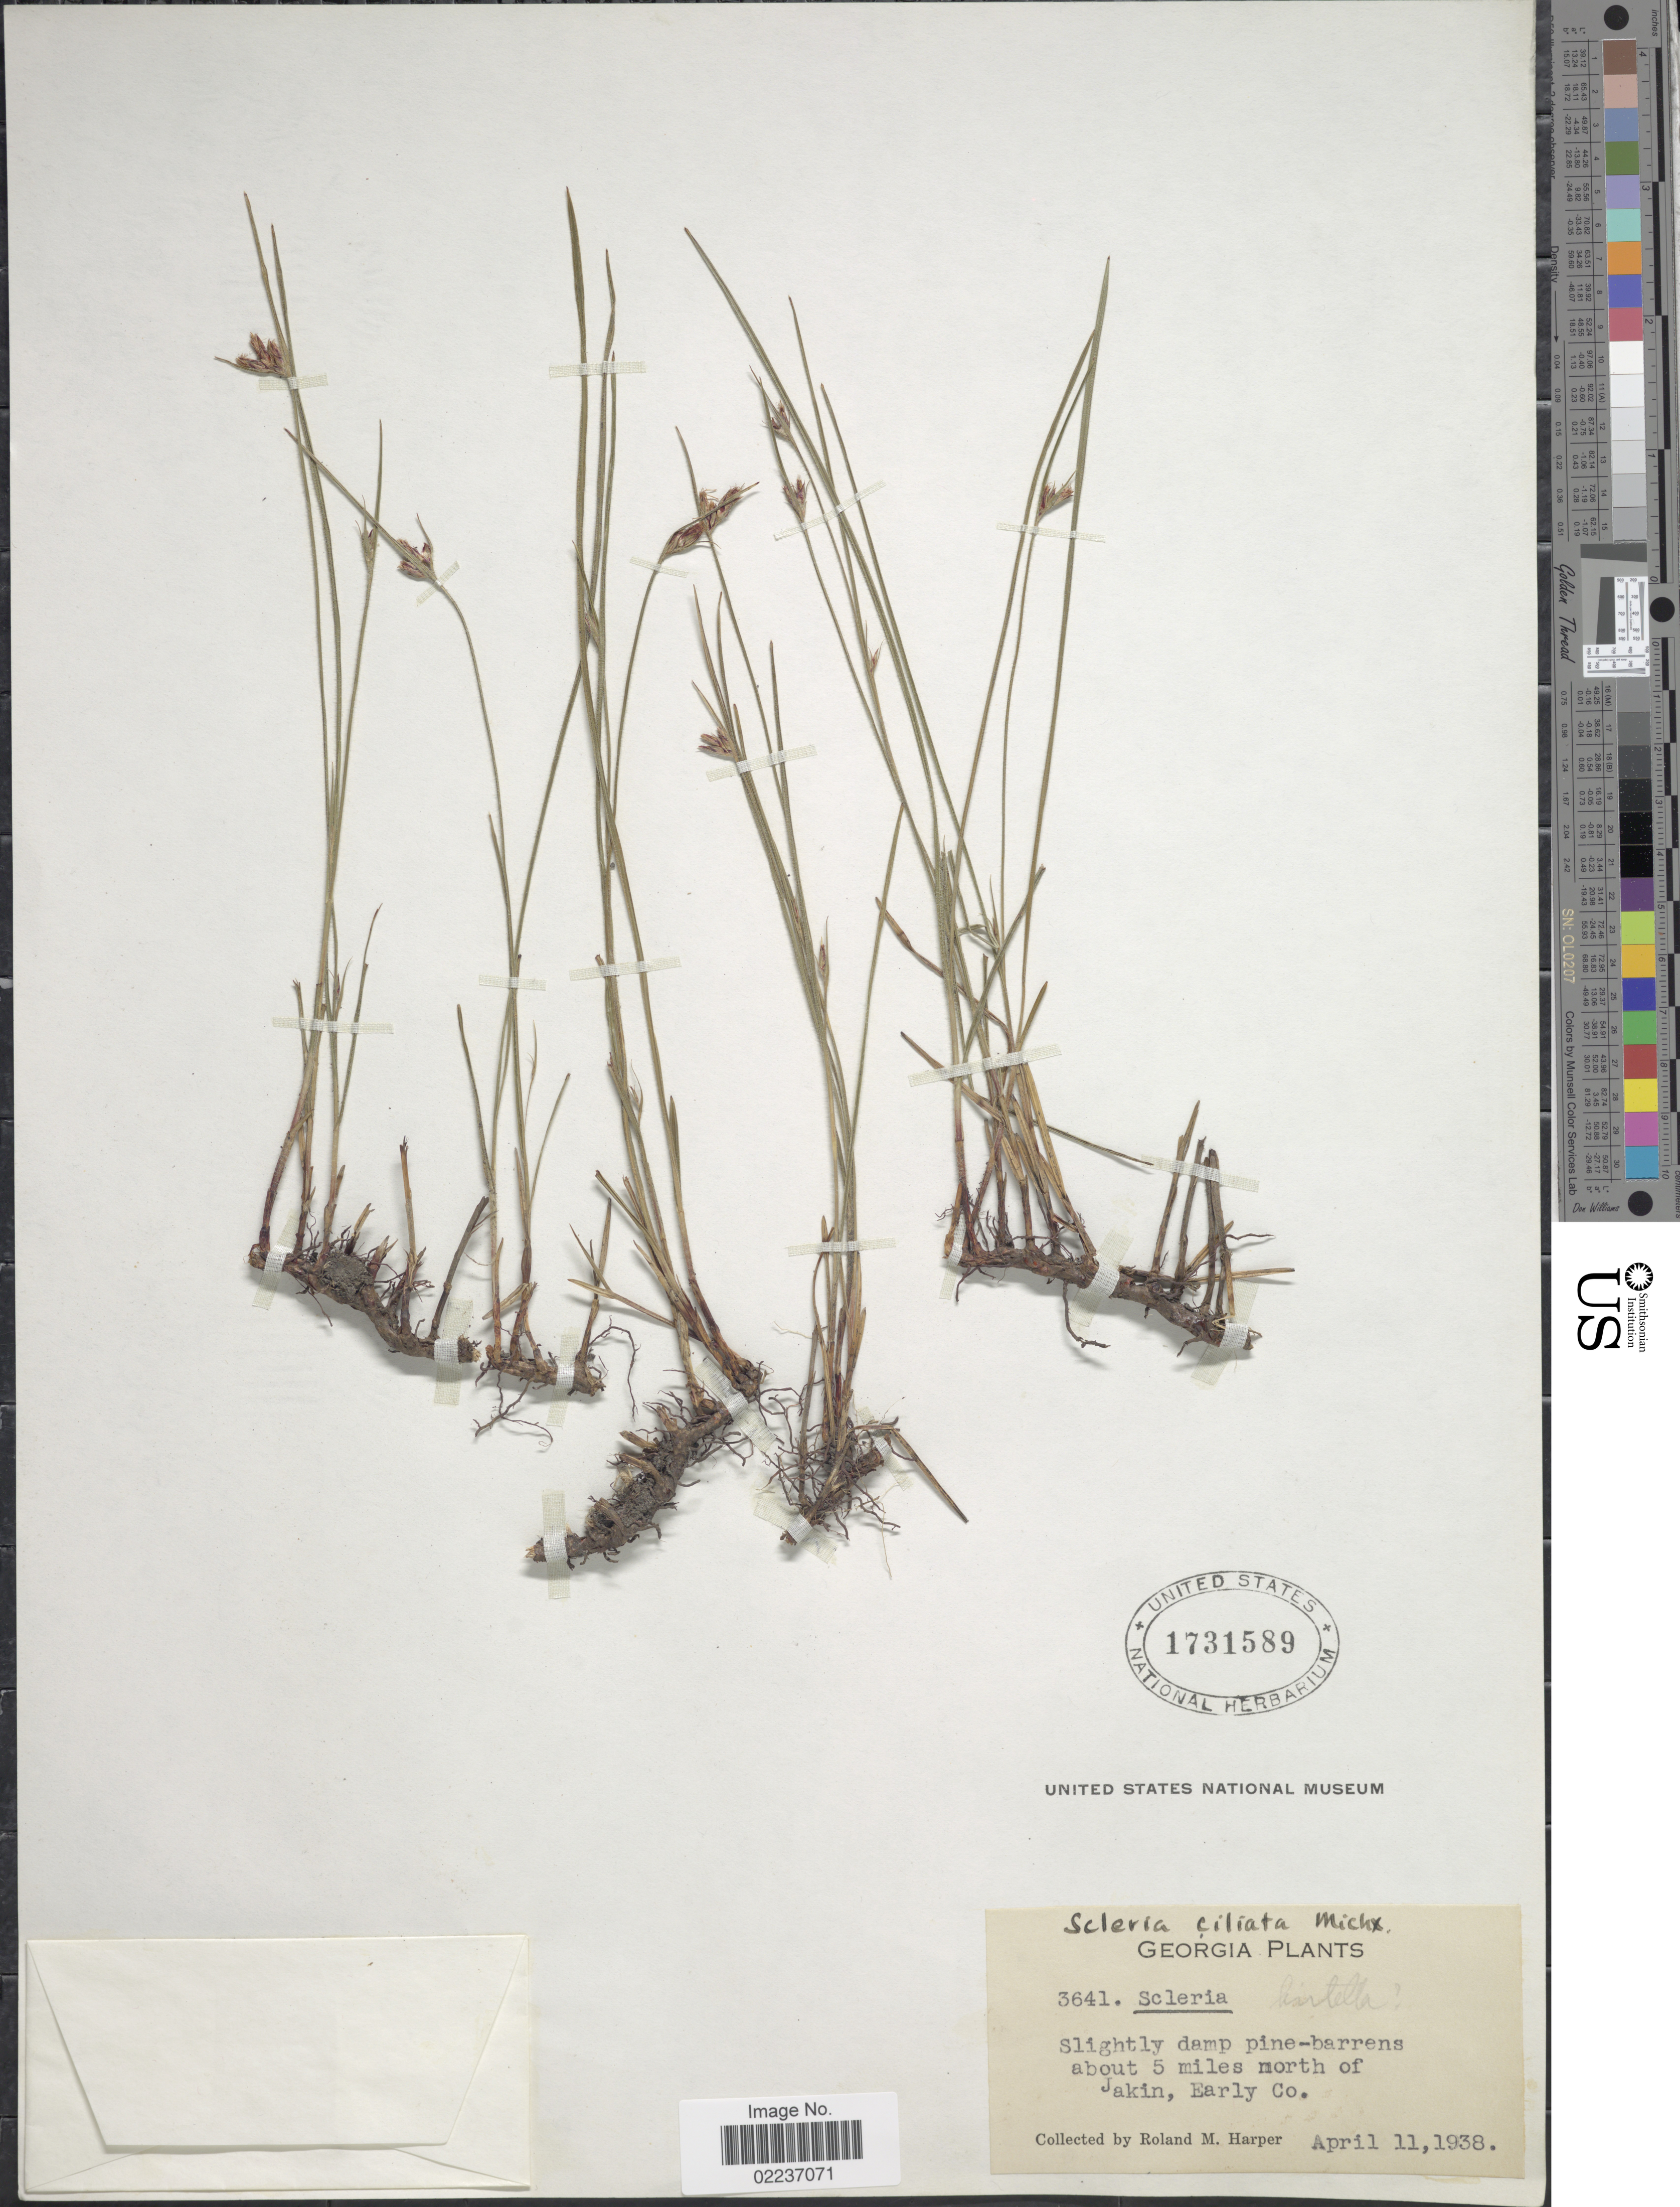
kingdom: Plantae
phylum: Tracheophyta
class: Liliopsida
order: Poales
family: Cyperaceae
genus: Scleria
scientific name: Scleria ciliata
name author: Michx.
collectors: R. M. Harper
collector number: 3641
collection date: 1938-04-11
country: United States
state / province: Georgia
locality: Slightly damp pine-barrens, about 5 miles north of Jakin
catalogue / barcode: US 1731589